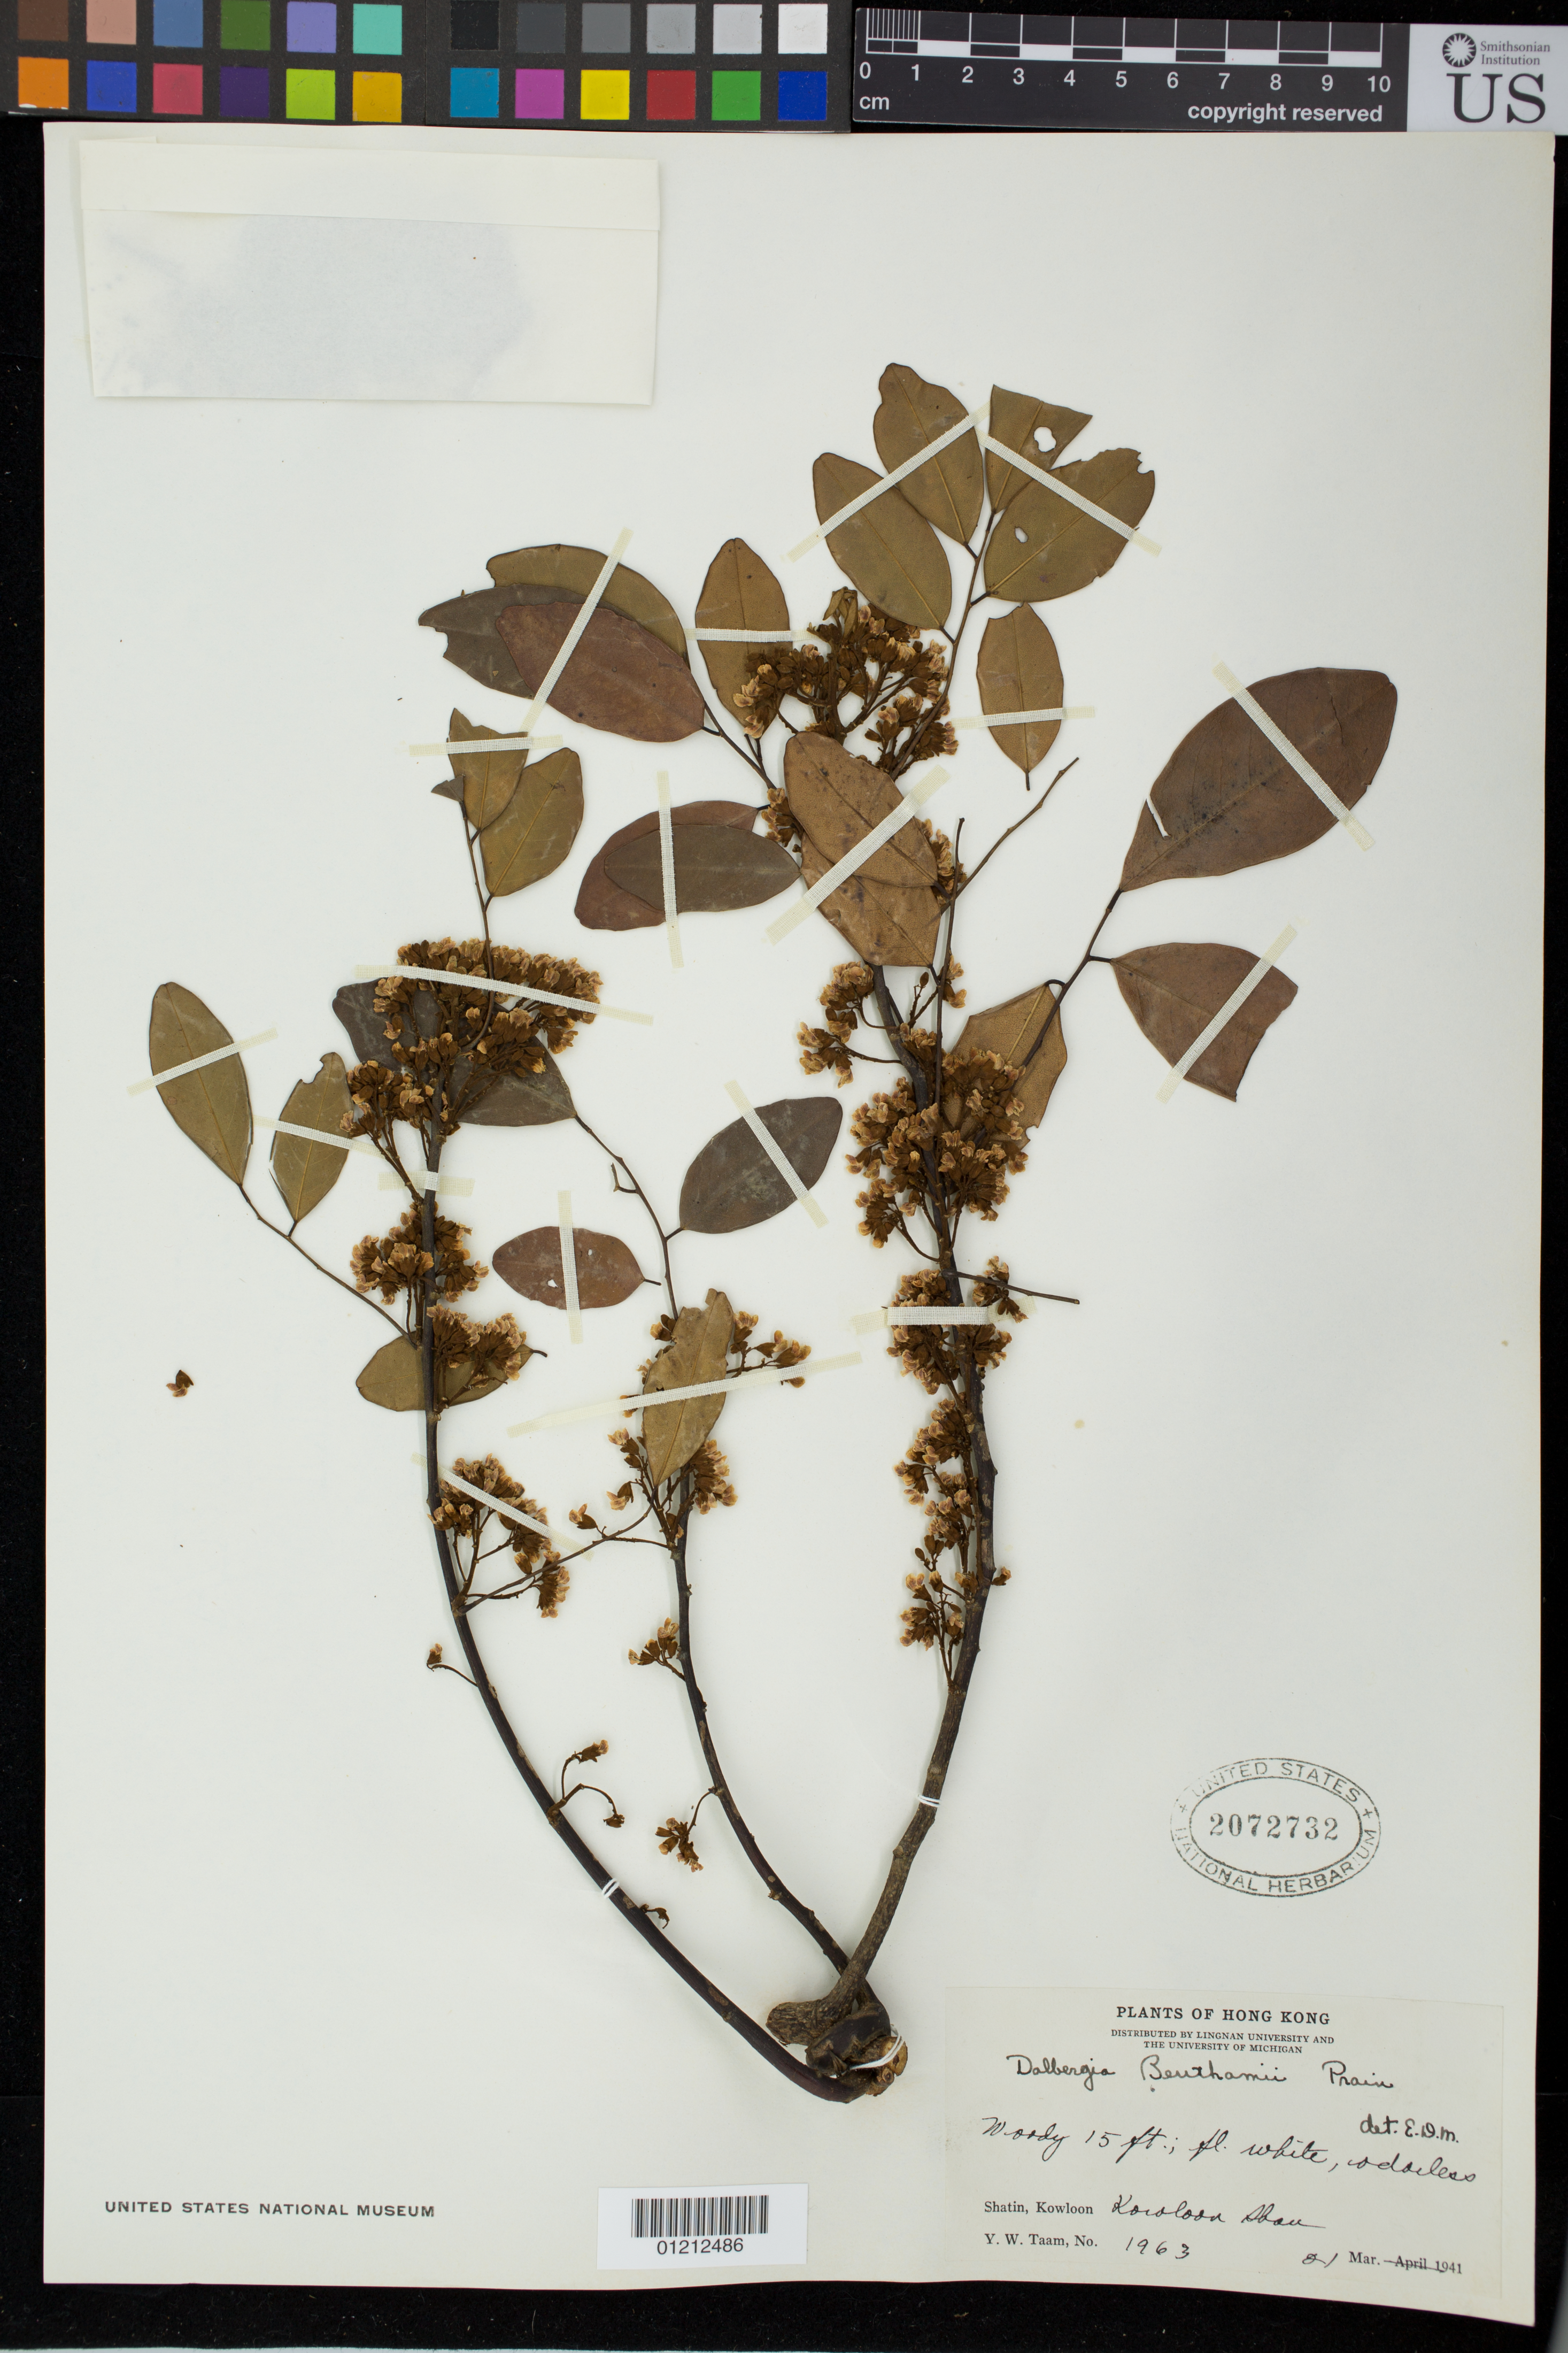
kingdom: Plantae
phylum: Tracheophyta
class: Magnoliopsida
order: Fabales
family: Fabaceae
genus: Dalbergia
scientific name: Dalbergia benthamii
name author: Prain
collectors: Y. W. Taam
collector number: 1963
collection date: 1941-03-21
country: China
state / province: Hong Kong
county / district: Sha Tin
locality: Shatin, Kowloon. Kowloon Shan.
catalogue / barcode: US 2072732